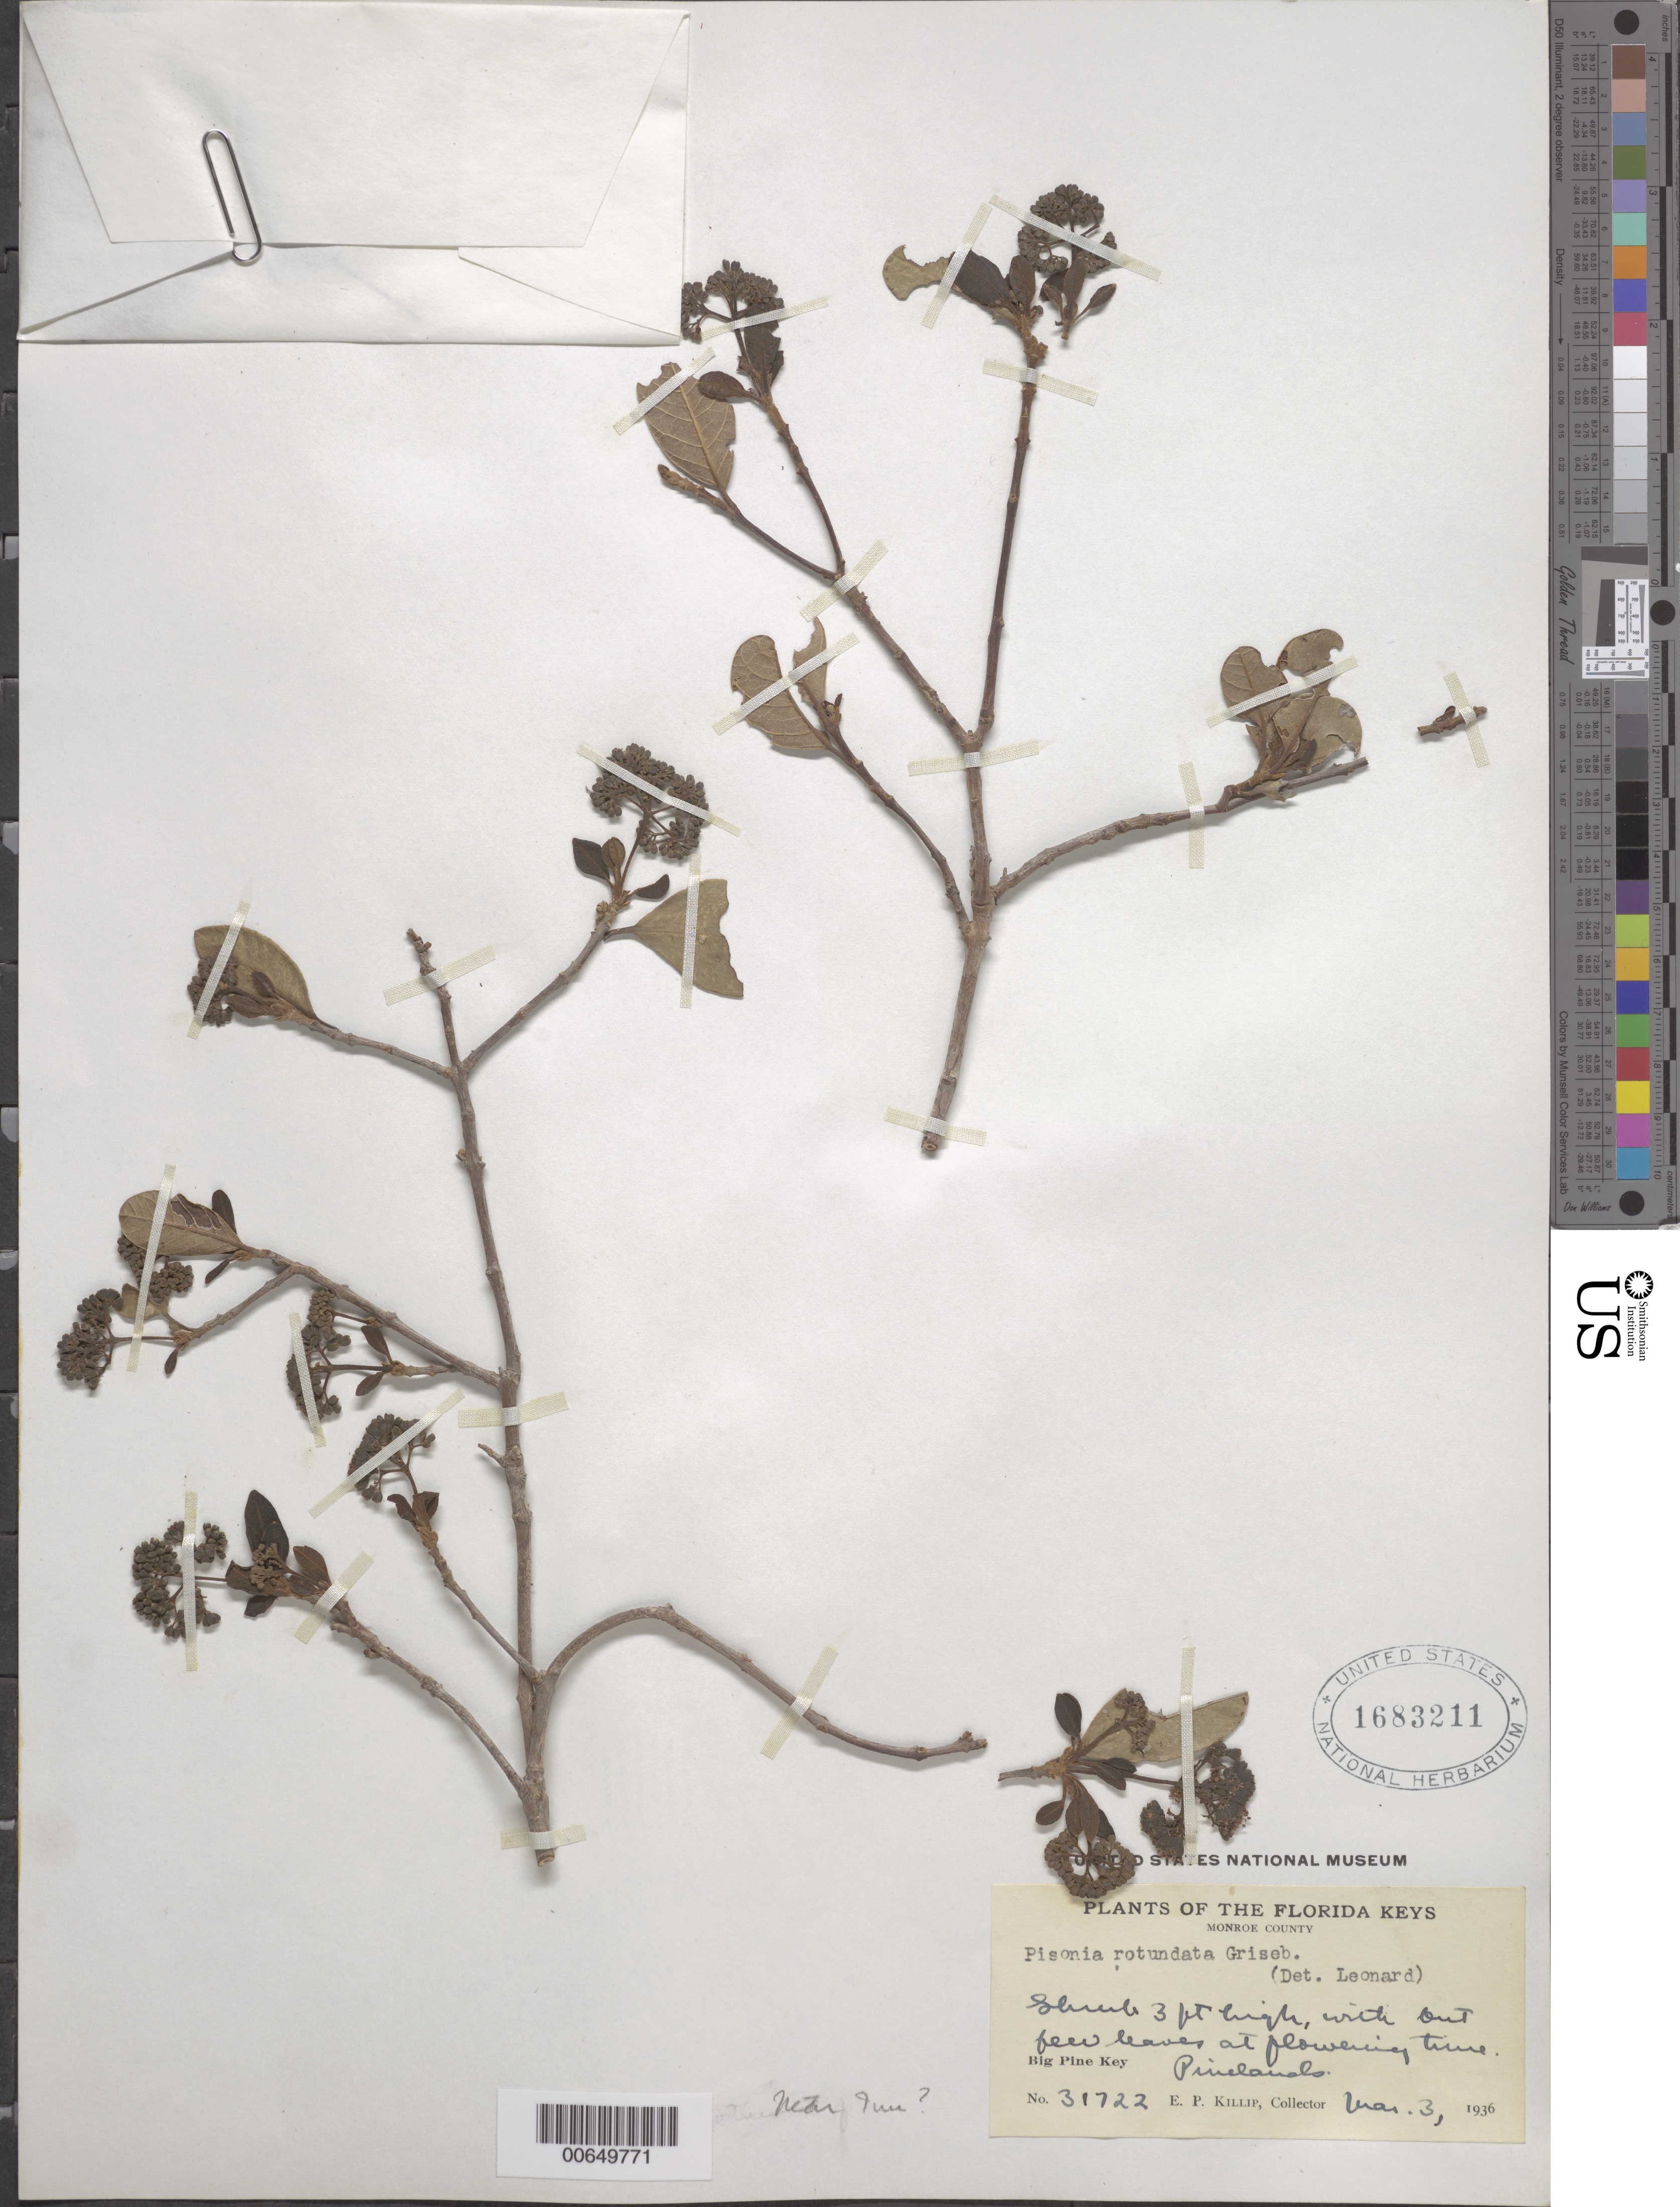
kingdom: Plantae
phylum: Tracheophyta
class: Magnoliopsida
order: Caryophyllales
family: Nyctaginaceae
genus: Pisonia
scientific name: Pisonia rotundata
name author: Griseb.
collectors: E. P. Killip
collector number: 31722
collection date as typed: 03 Mar 1936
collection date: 1936-03-03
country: United States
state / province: Florida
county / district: Monroe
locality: Big Pine Key.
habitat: Pinelands.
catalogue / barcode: US 1683211